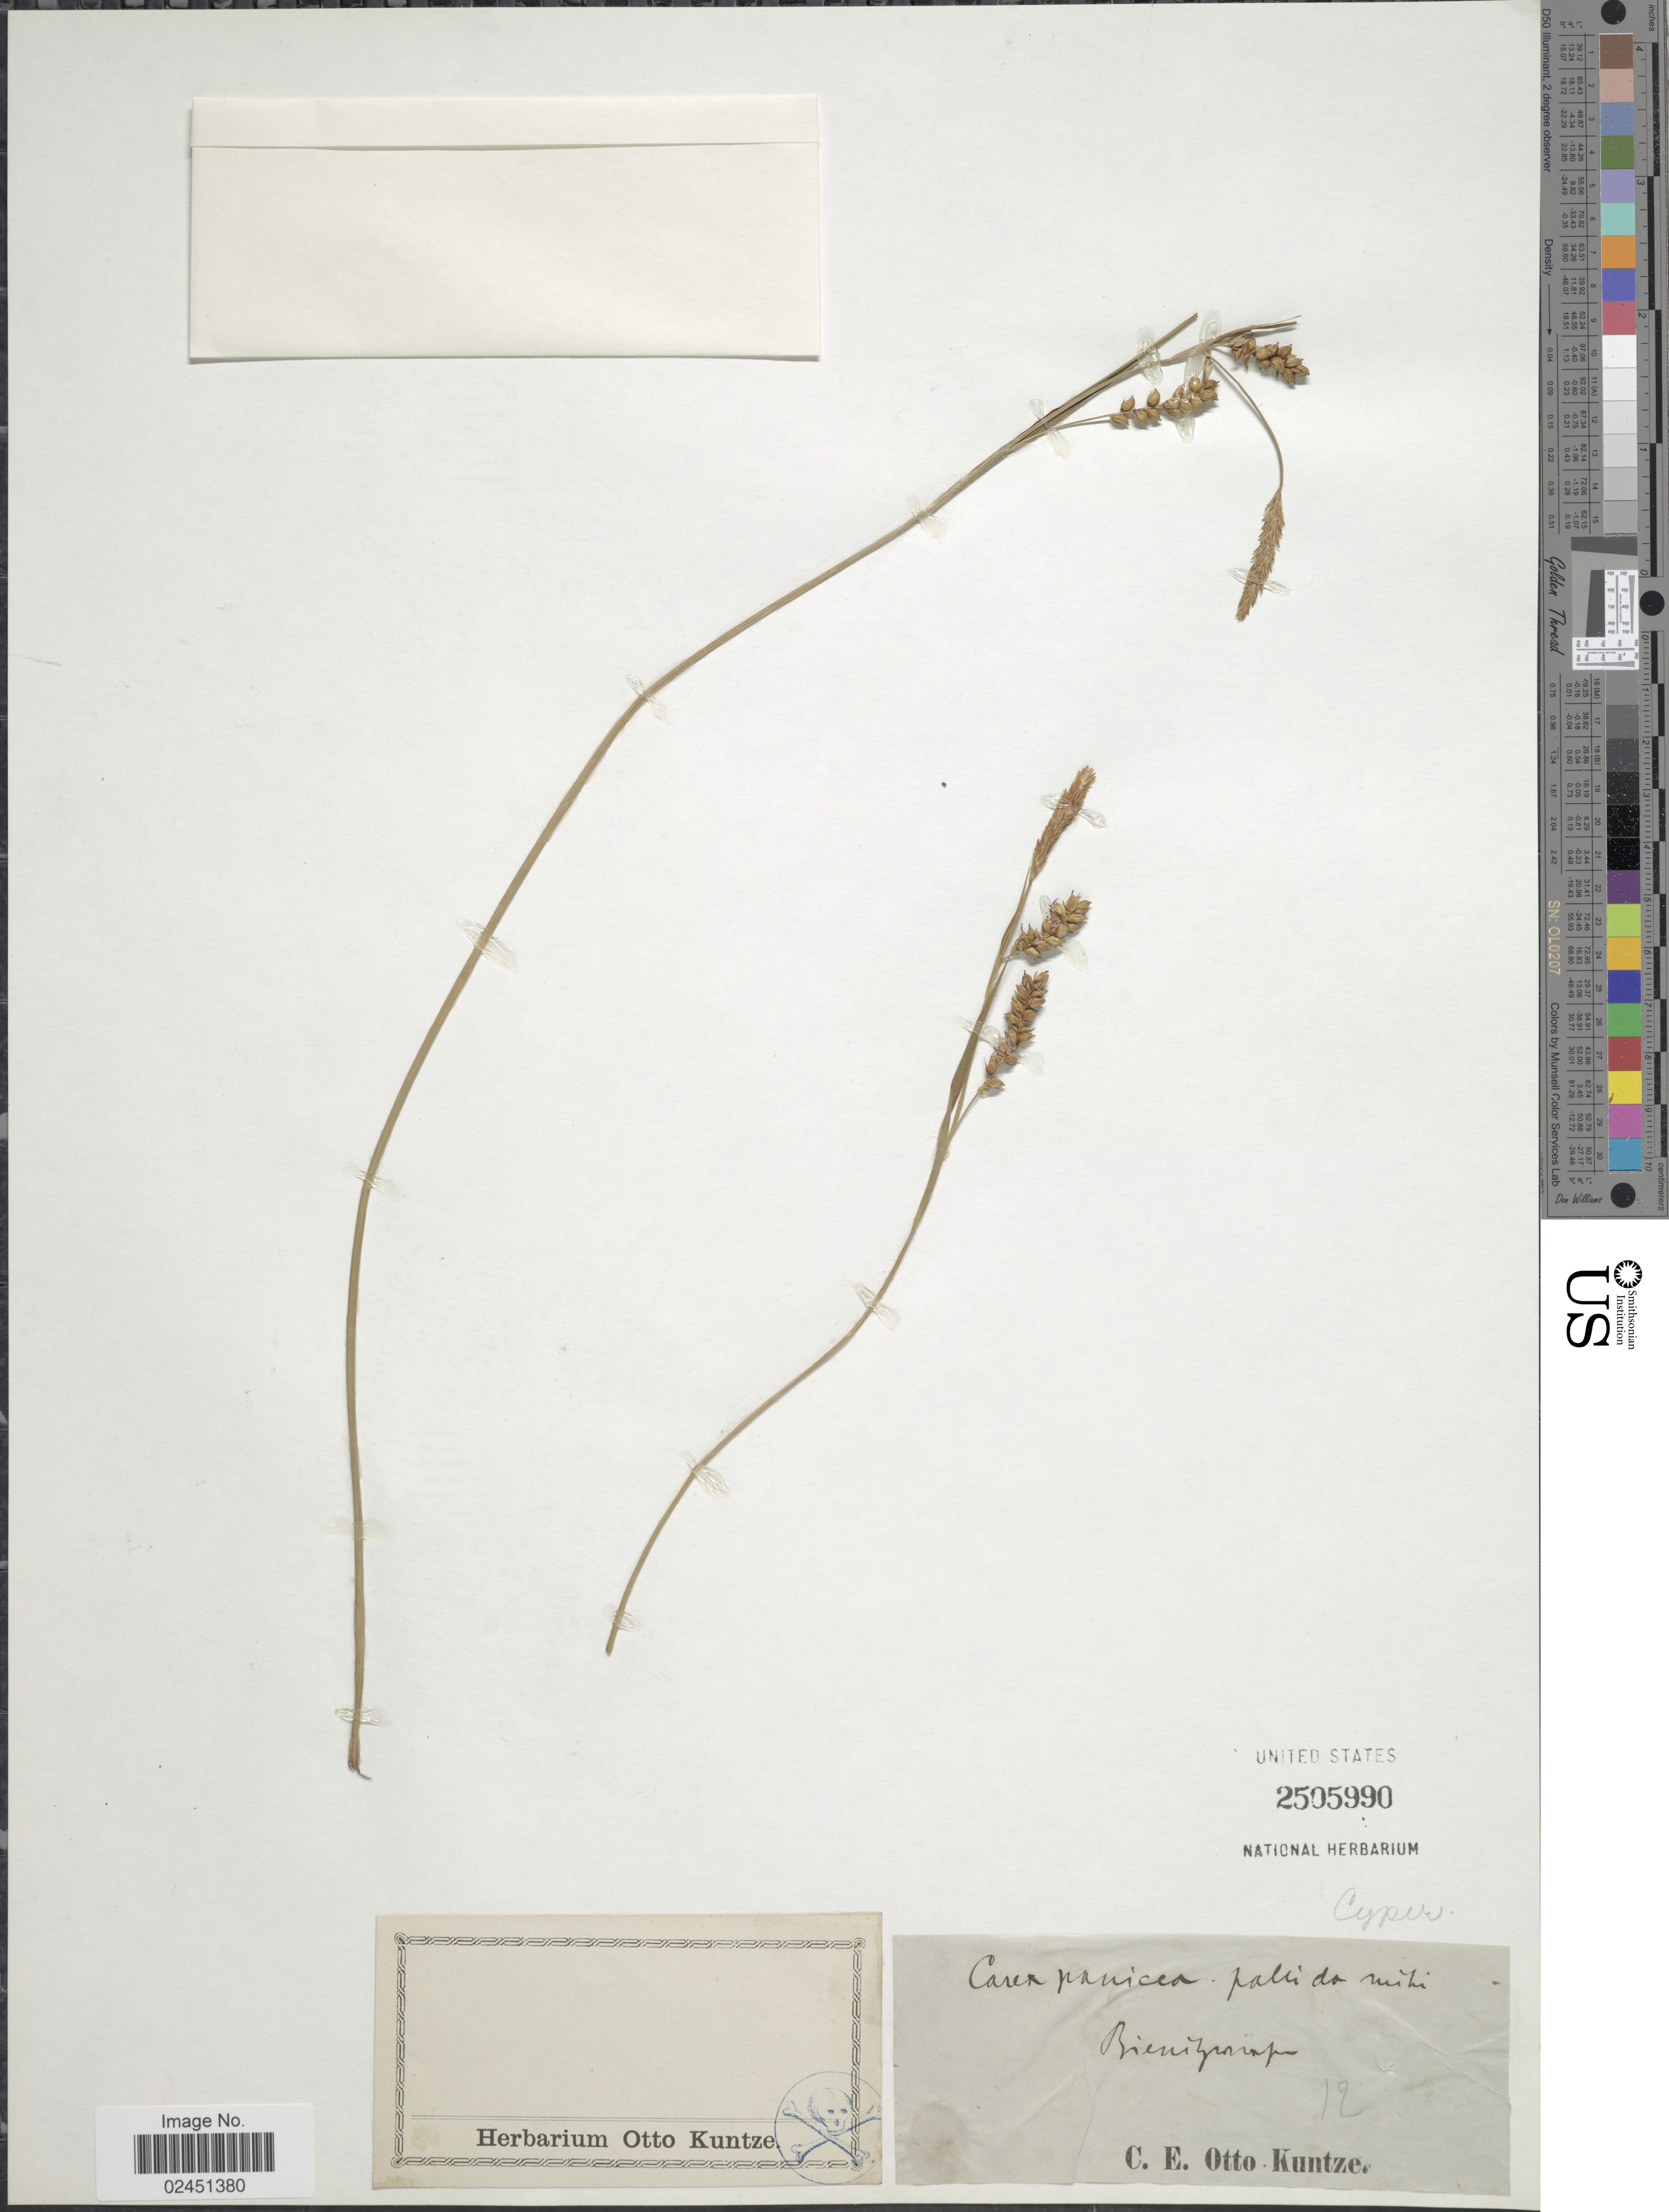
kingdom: Plantae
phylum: Tracheophyta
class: Liliopsida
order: Poales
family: Cyperaceae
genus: Carex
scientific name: Carex panicea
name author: L.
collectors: C.E.O. Kuntze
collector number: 12?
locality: Bienigrinpa [interpreted]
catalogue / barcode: US 2505990